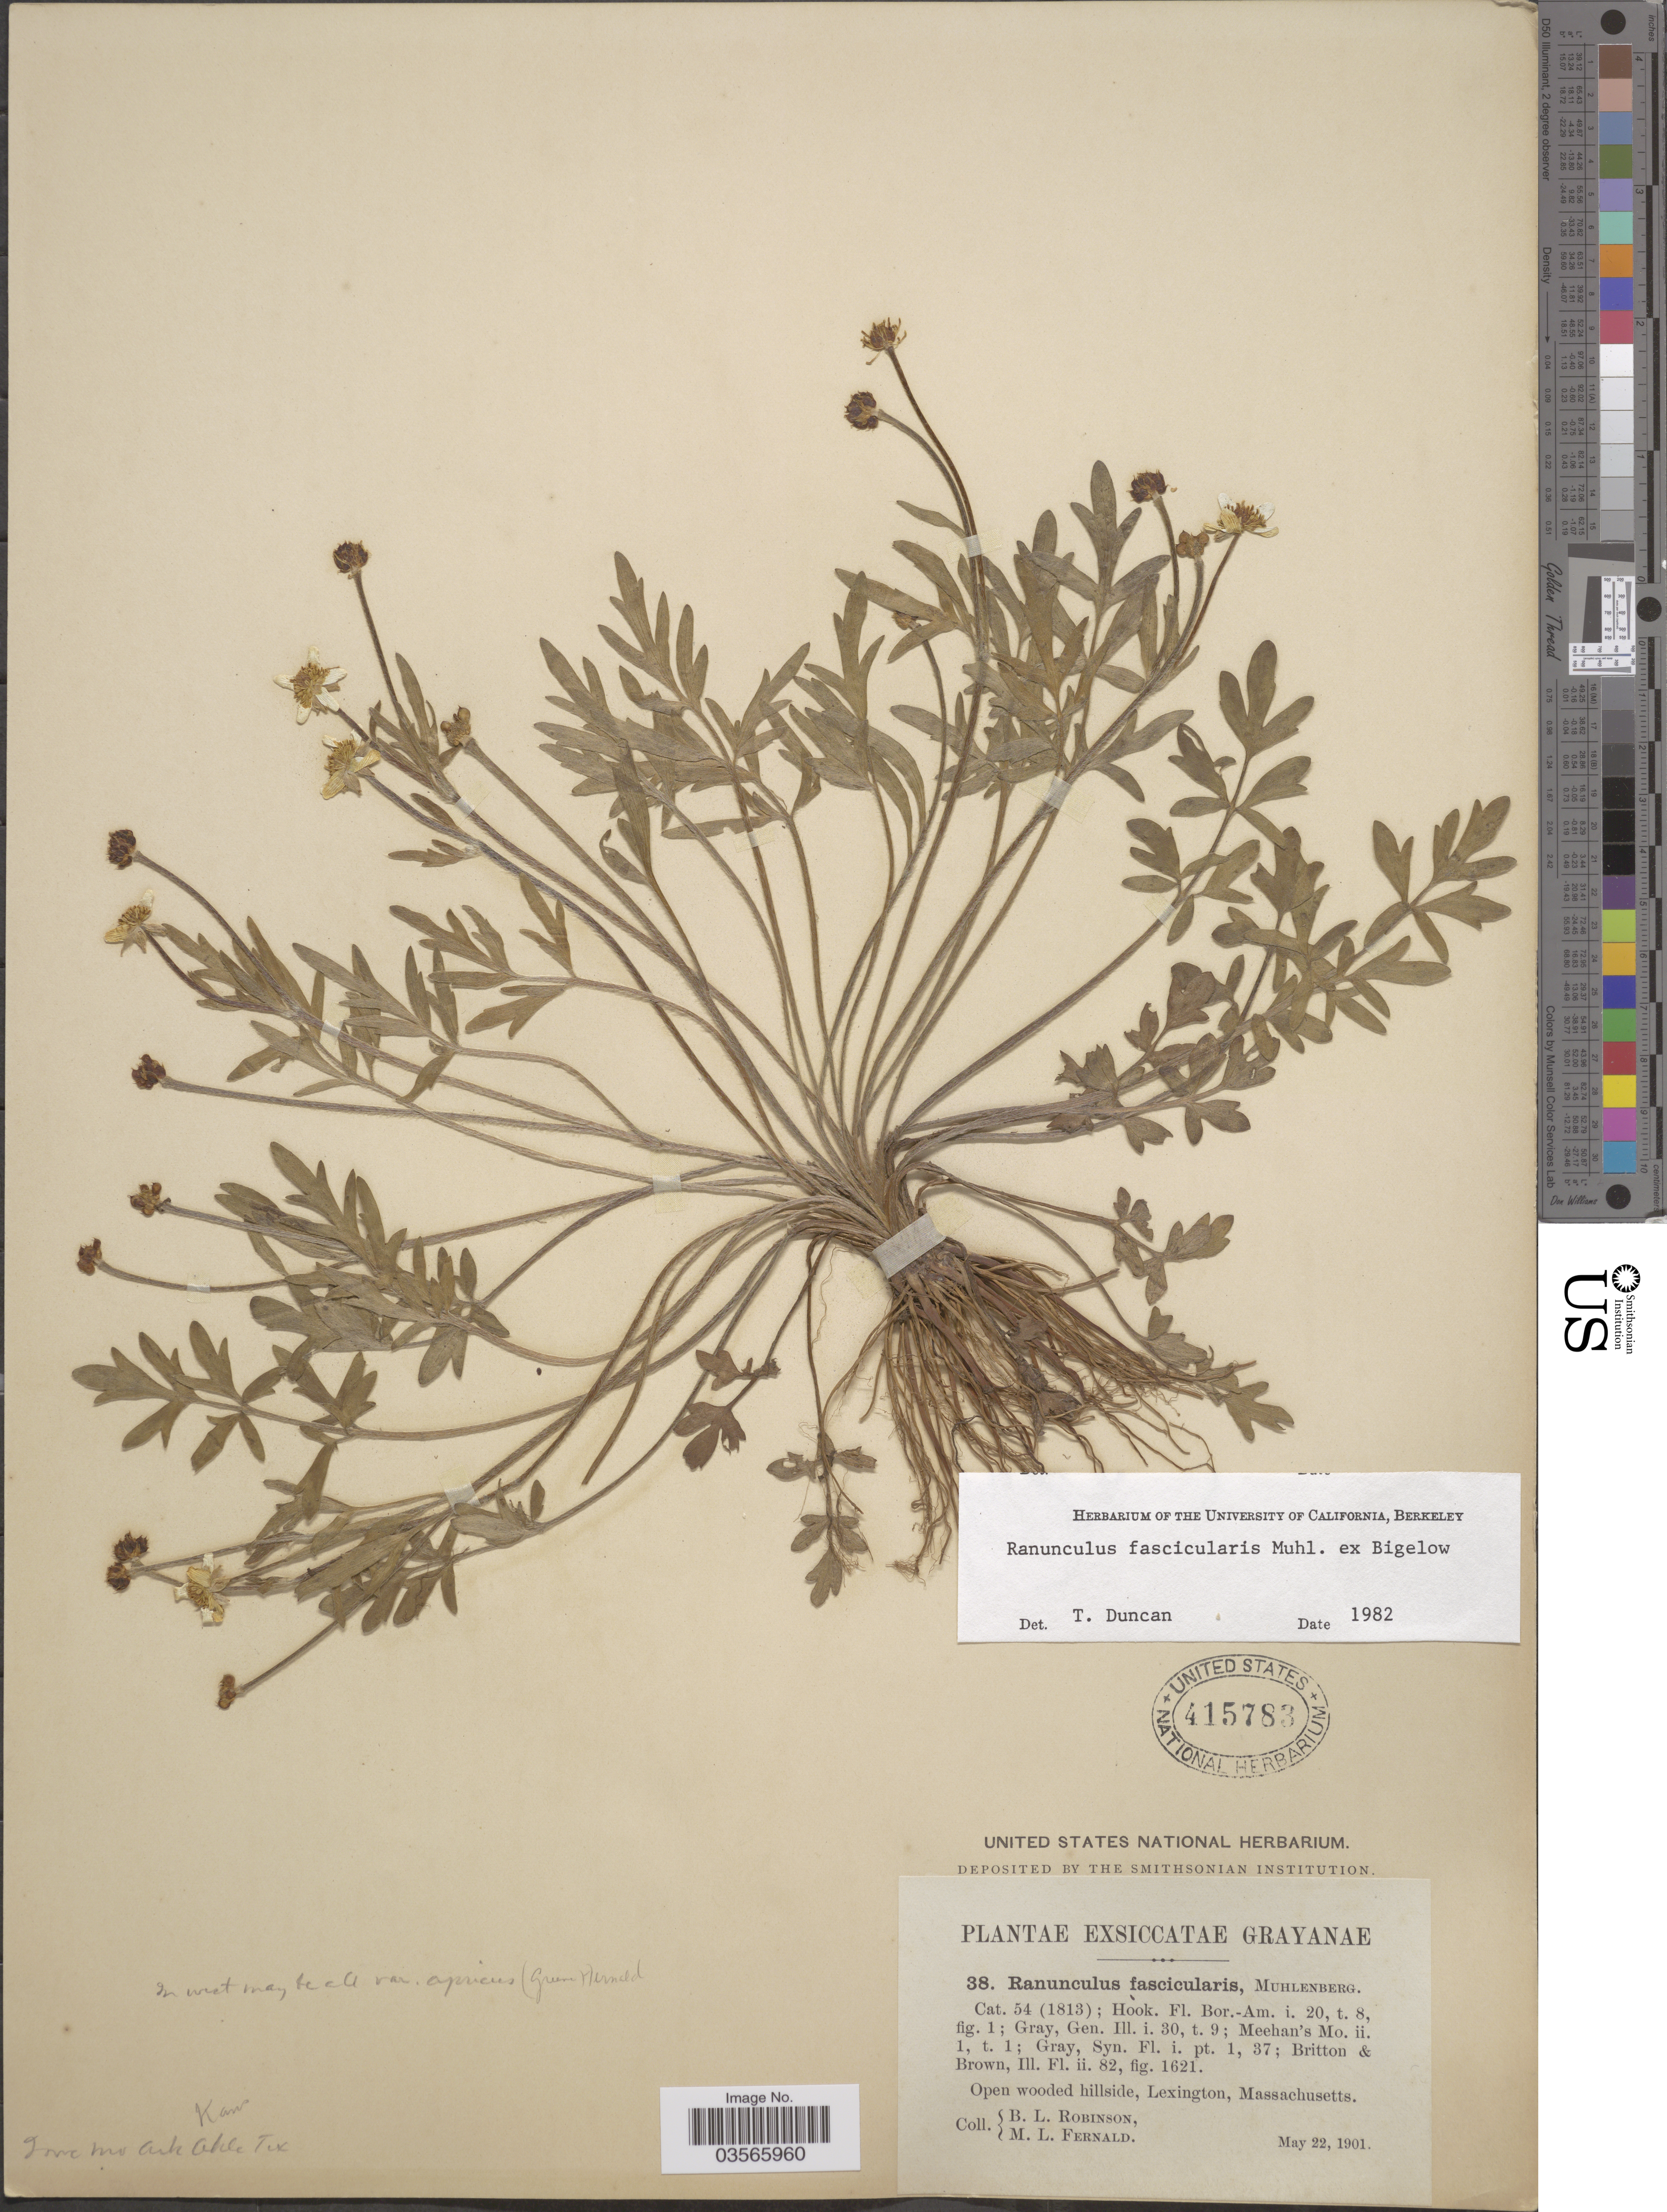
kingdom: Plantae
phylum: Tracheophyta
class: Magnoliopsida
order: Ranunculales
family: Ranunculaceae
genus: Ranunculus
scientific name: Ranunculus fascicularis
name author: Muhl. ex Bigelow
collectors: B. L. Robinson & M. L. Fernald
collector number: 38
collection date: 1901-05-22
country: United States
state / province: Massachusetts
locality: Open wooded hillside, Lexington.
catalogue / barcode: US 415783